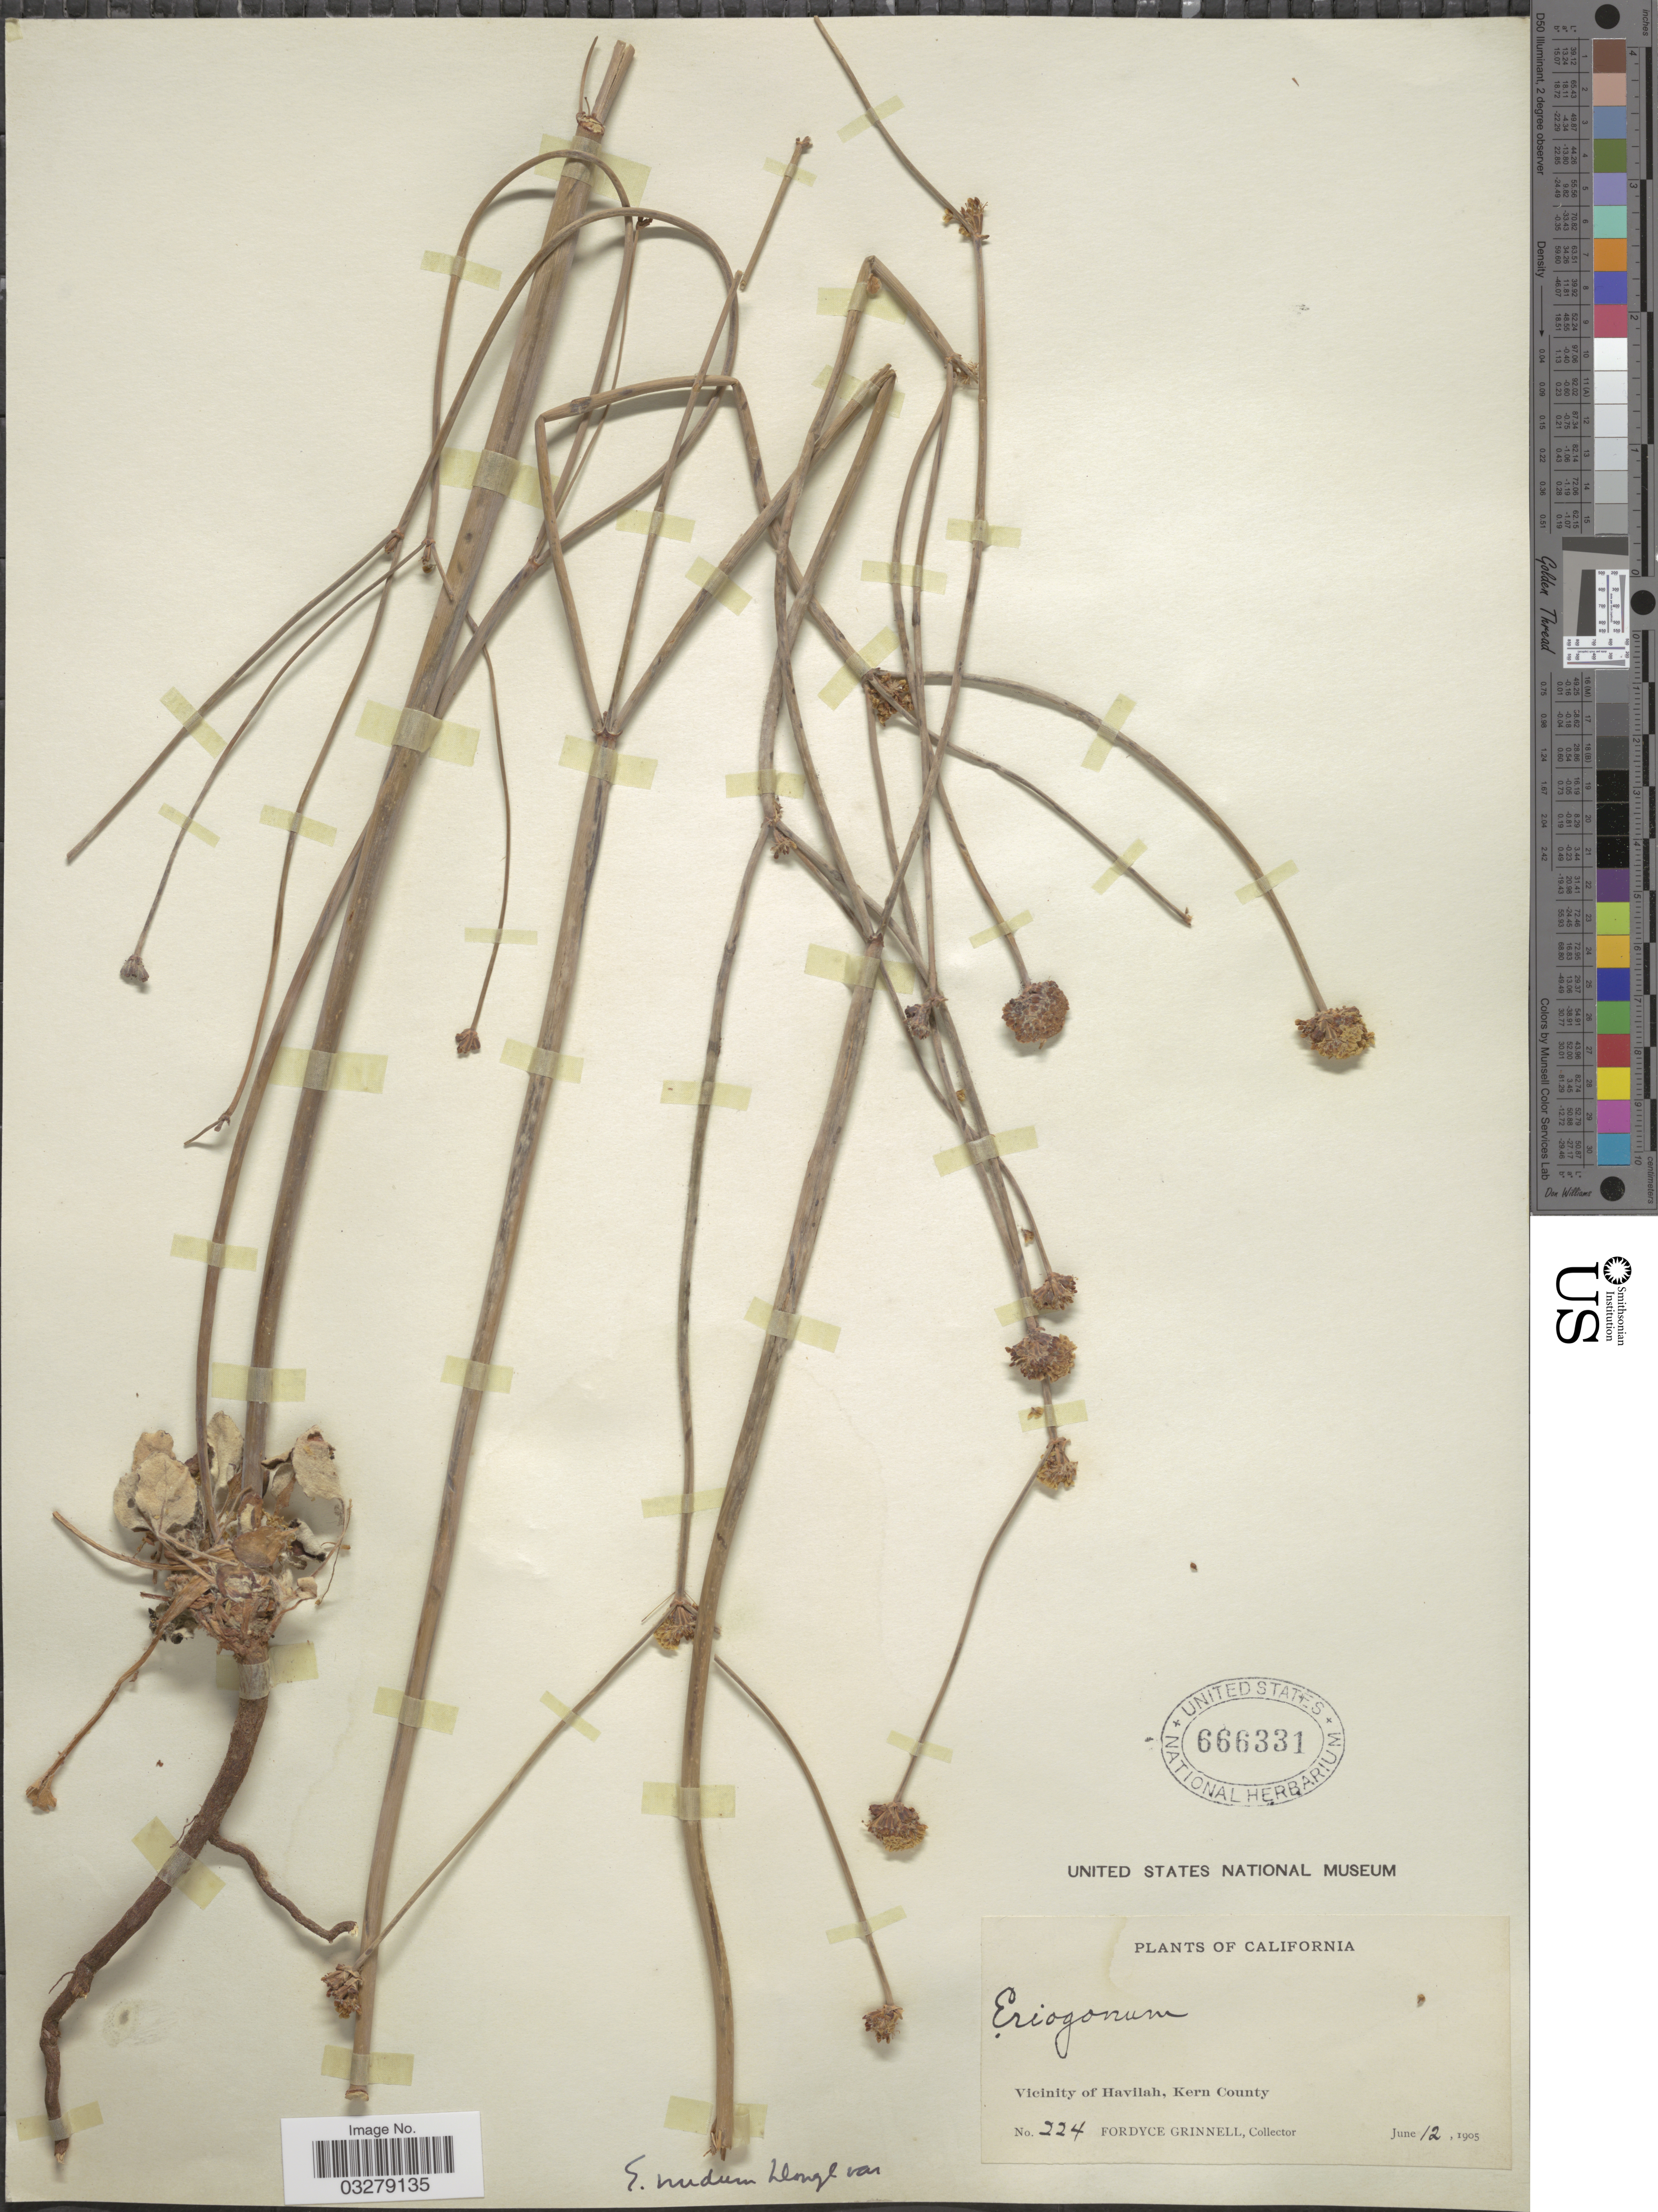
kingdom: Plantae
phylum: Tracheophyta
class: Magnoliopsida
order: Caryophyllales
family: Polygonaceae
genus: Eriogonum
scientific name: Eriogonum nudum var. westonii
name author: (S. Stokes) J.T. Howell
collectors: F. Grinnell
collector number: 224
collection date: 1905-06-12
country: United States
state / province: California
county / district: Kern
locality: Vicinity of Havilah, Kern County.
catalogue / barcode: US 666331